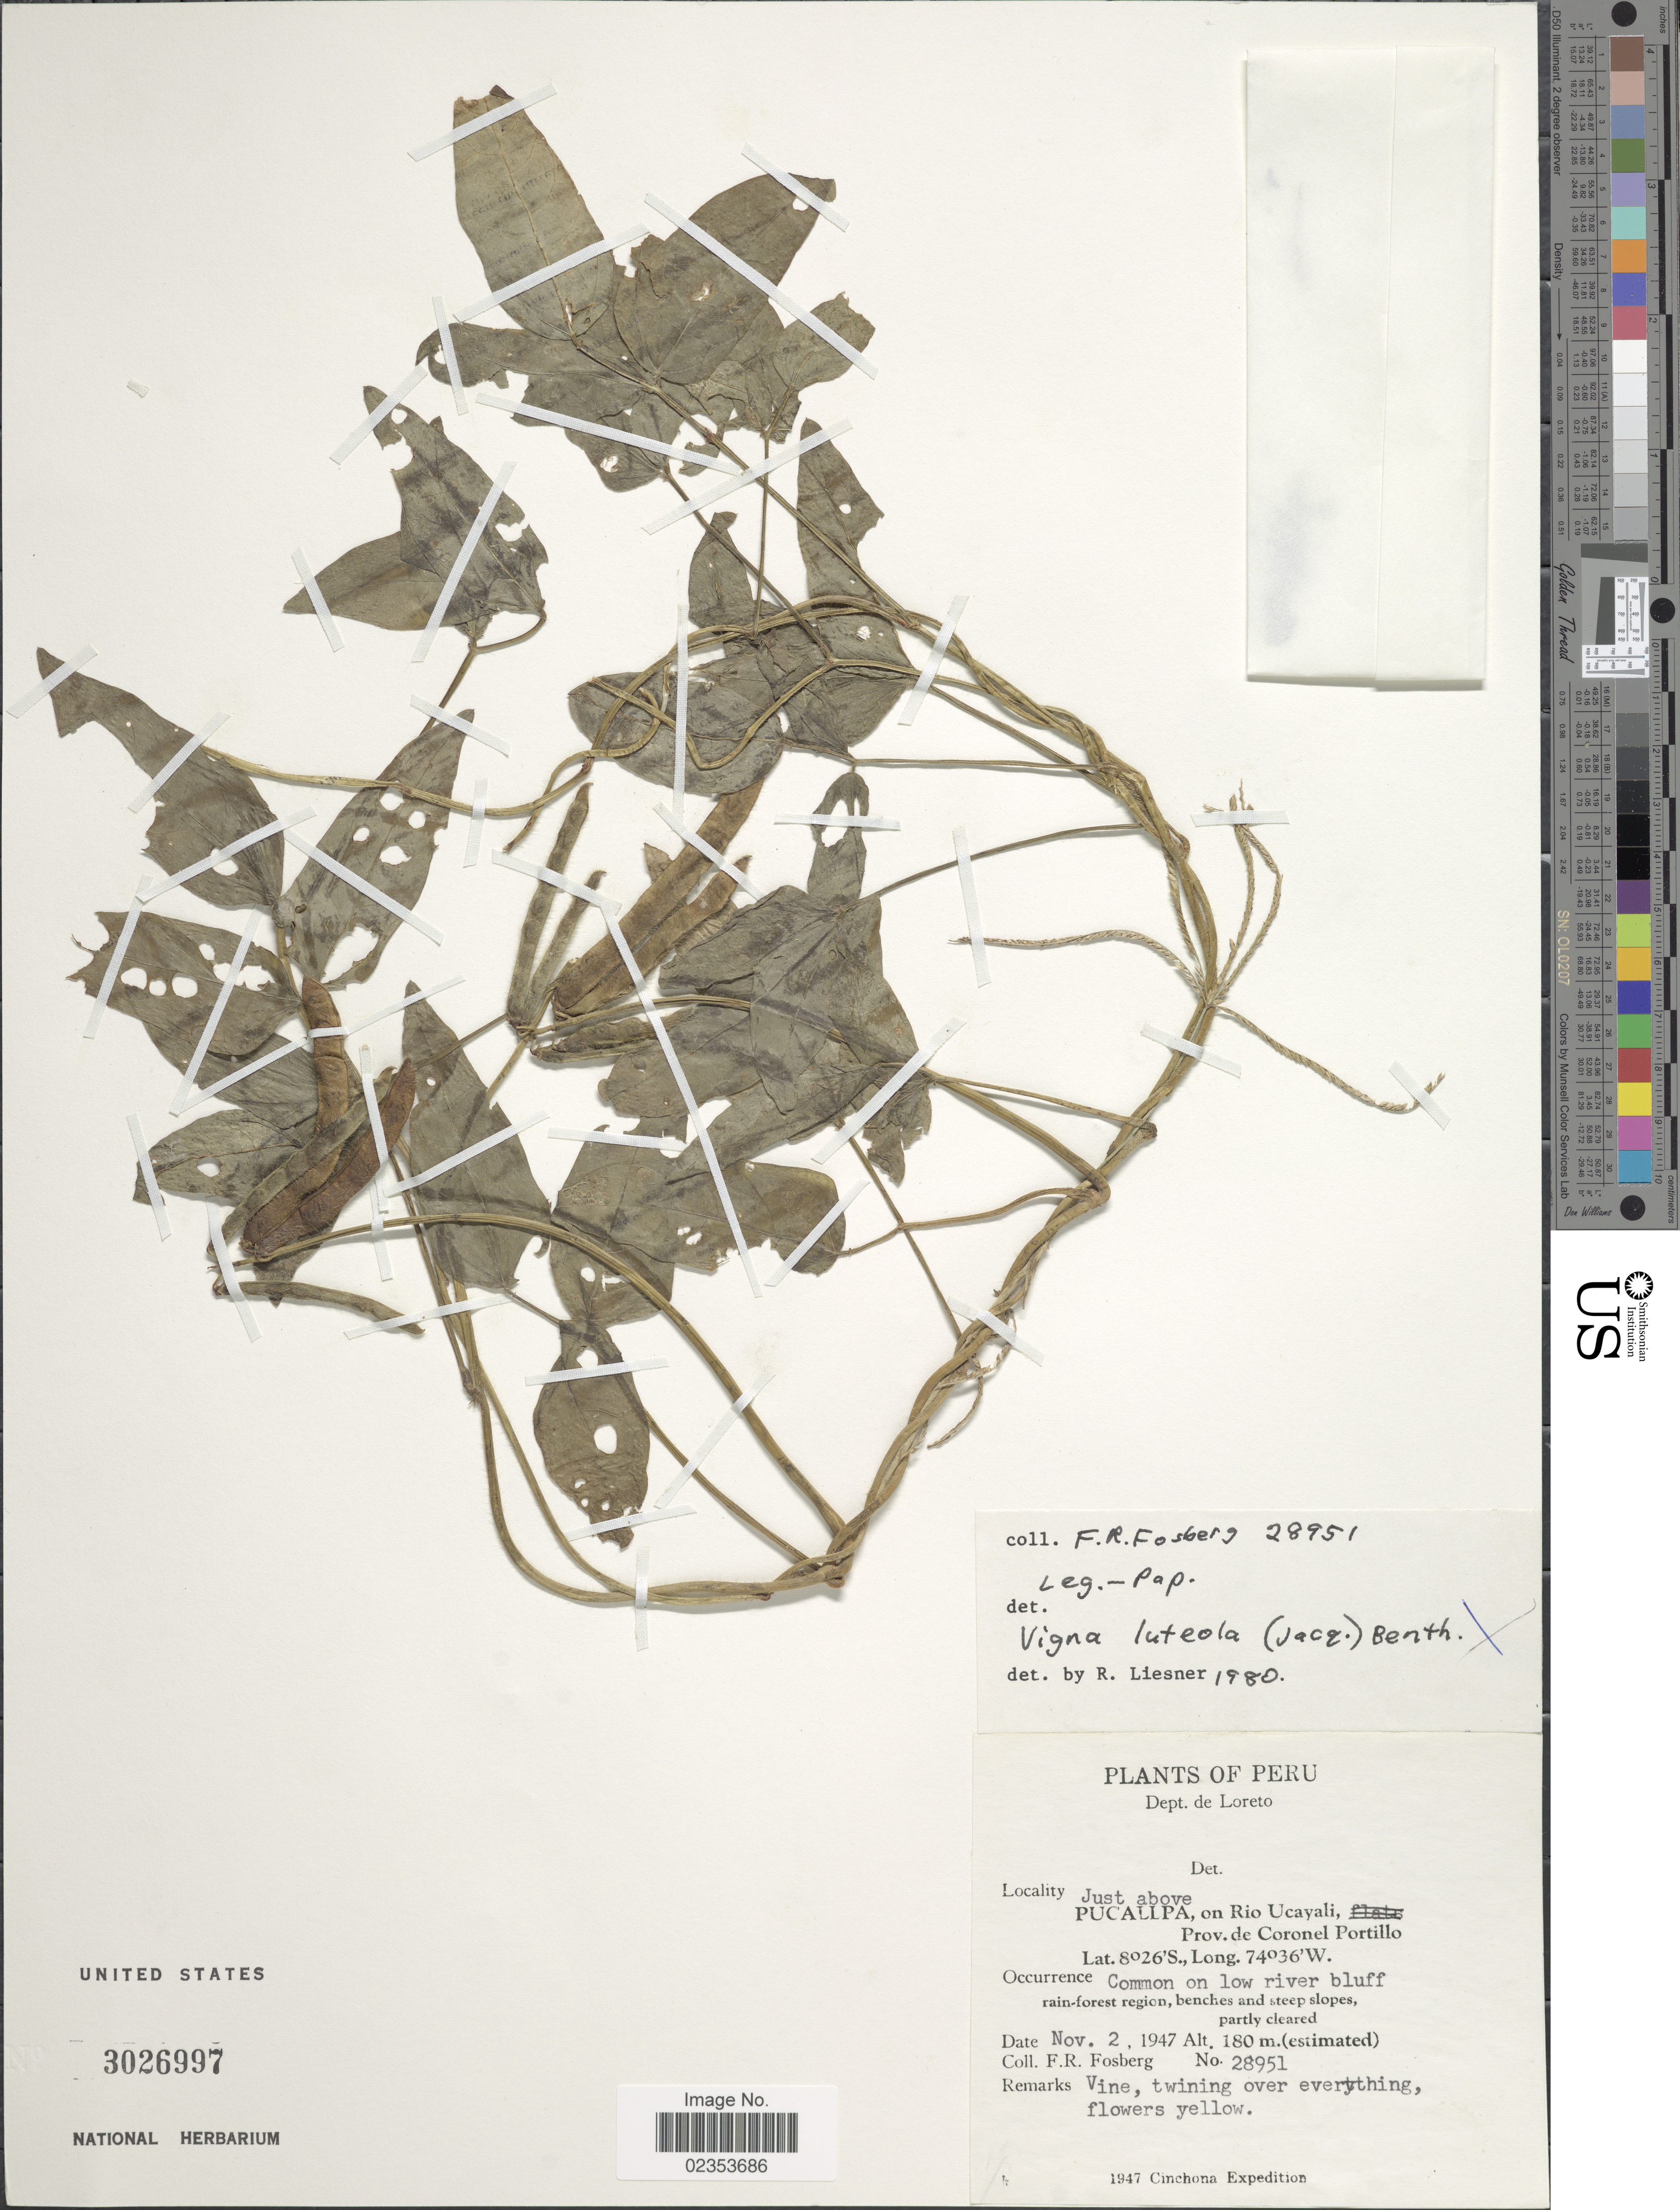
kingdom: Plantae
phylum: Tracheophyta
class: Magnoliopsida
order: Fabales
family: Fabaceae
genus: Vigna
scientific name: Vigna repens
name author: (L.) Kuntze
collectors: F. R. Fosberg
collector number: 28951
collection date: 1947-11-02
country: Peru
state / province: Loreto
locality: Dept. de Loreto. Just above Pucalipa, on Rio Ucayali, Prov. de Coronel Portillo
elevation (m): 180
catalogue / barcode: US 3026997